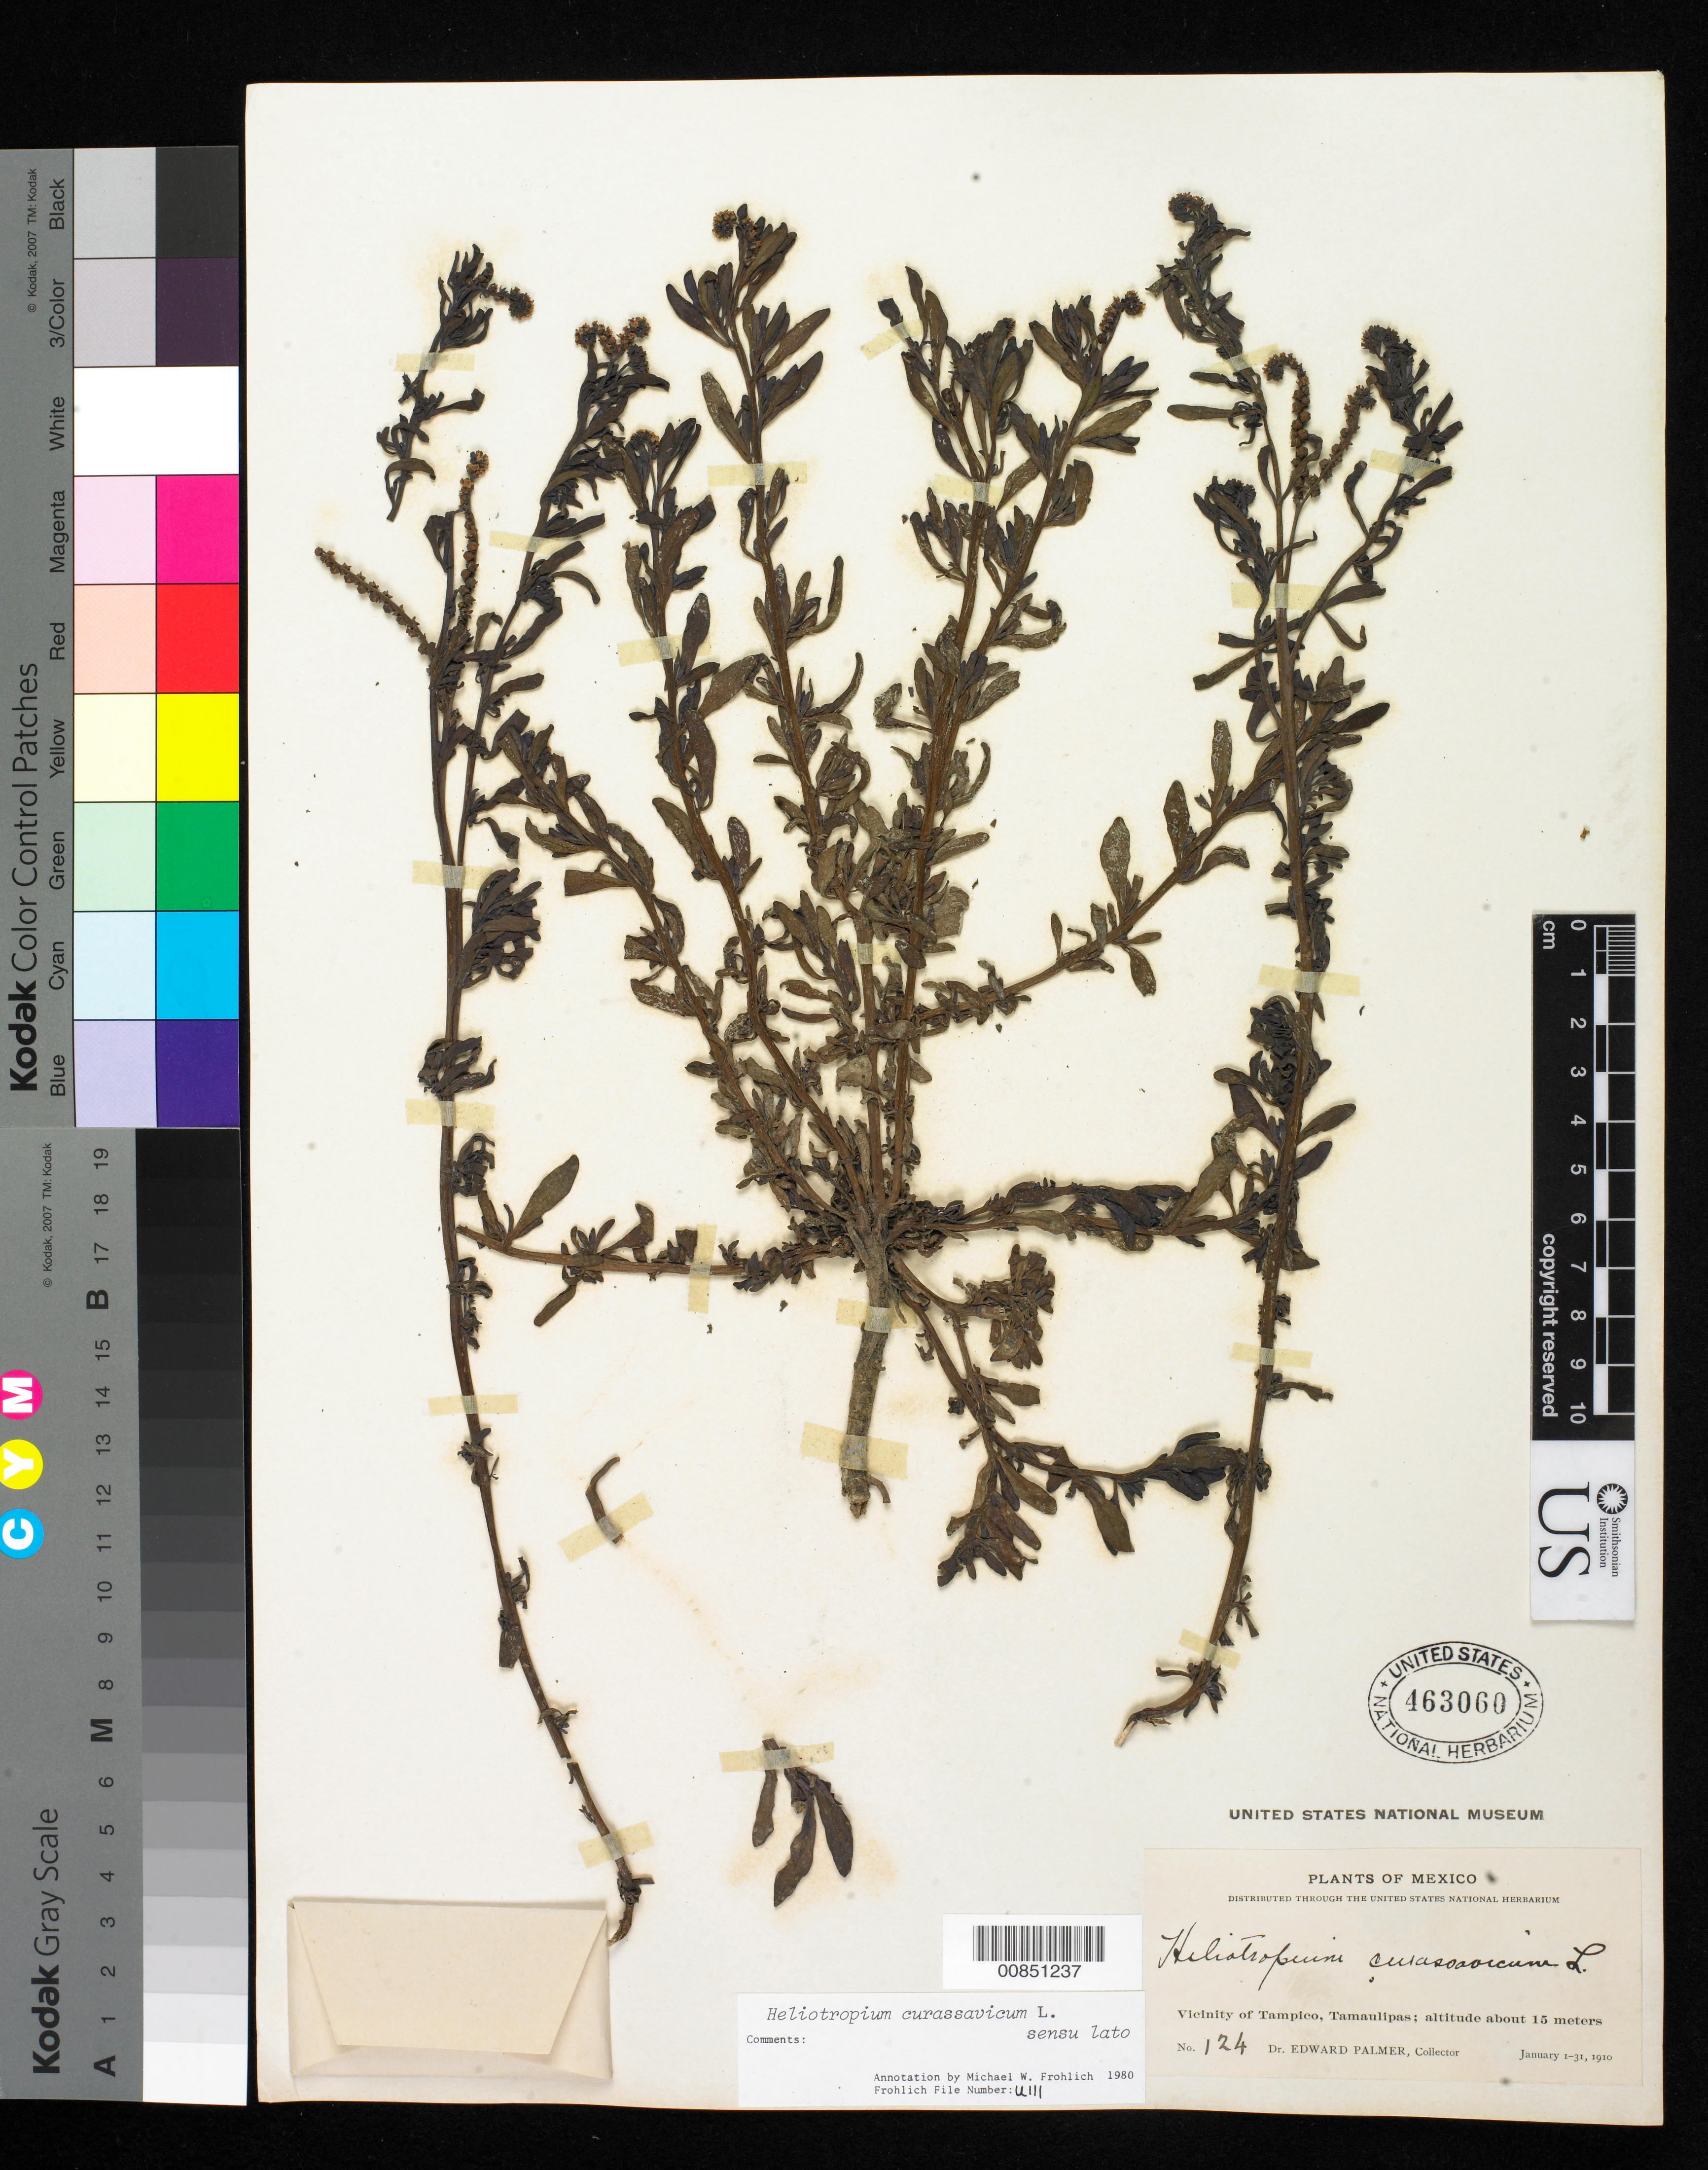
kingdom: Plantae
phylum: Tracheophyta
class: Magnoliopsida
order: Boraginales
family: Heliotropiaceae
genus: Heliotropium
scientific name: Heliotropium curassavicum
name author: L.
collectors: E. Palmer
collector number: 124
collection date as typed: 01 Jan 1910 to 31 Jan 1910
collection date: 1910-01-01/1910-01-31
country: Mexico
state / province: Tamaulipas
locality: Vicinity of Tampico, Tamaulipas.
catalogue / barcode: US 463060